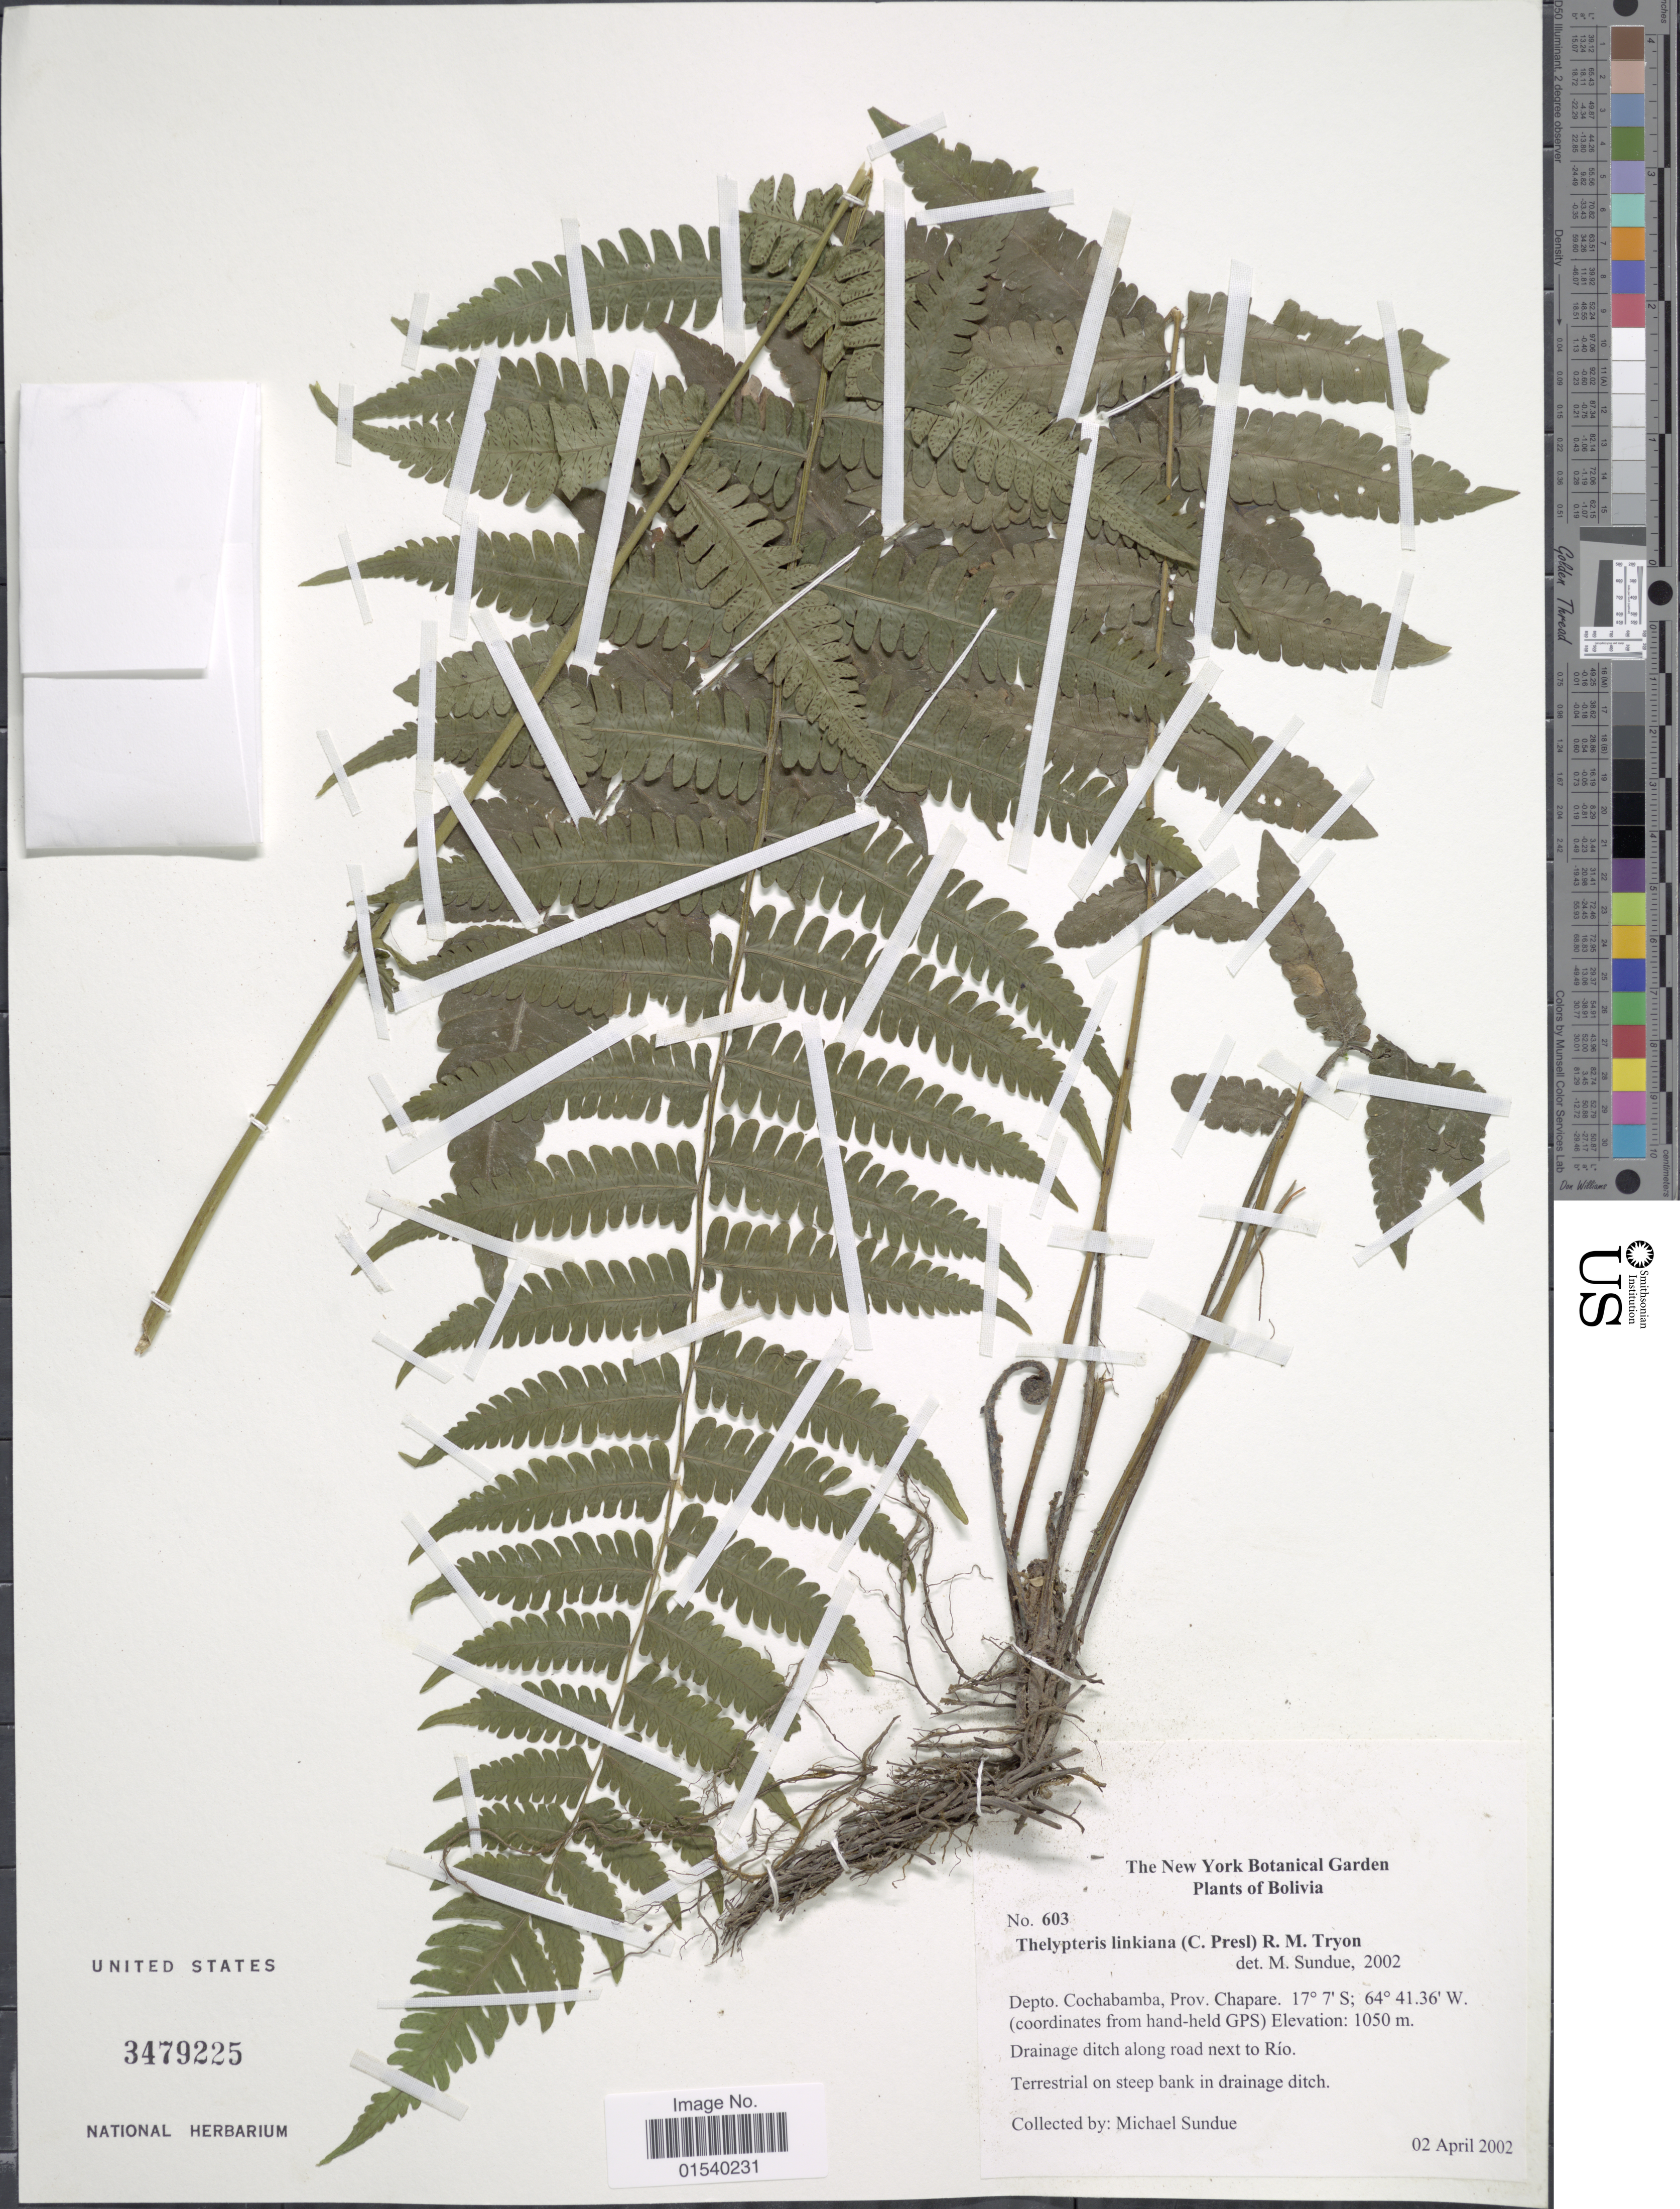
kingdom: Plantae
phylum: Tracheophyta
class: Polypodiopsida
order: Polypodiales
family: Thelypteridaceae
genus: Amauropelta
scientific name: Amauropelta linkiana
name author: (C. Presl) Pic. Serm.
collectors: M. Sundue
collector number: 603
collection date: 2002-04-02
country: Bolivia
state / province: Cochabamba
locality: Depto. Cochabamba, Prov. Chapare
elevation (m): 1050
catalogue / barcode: US 3479225